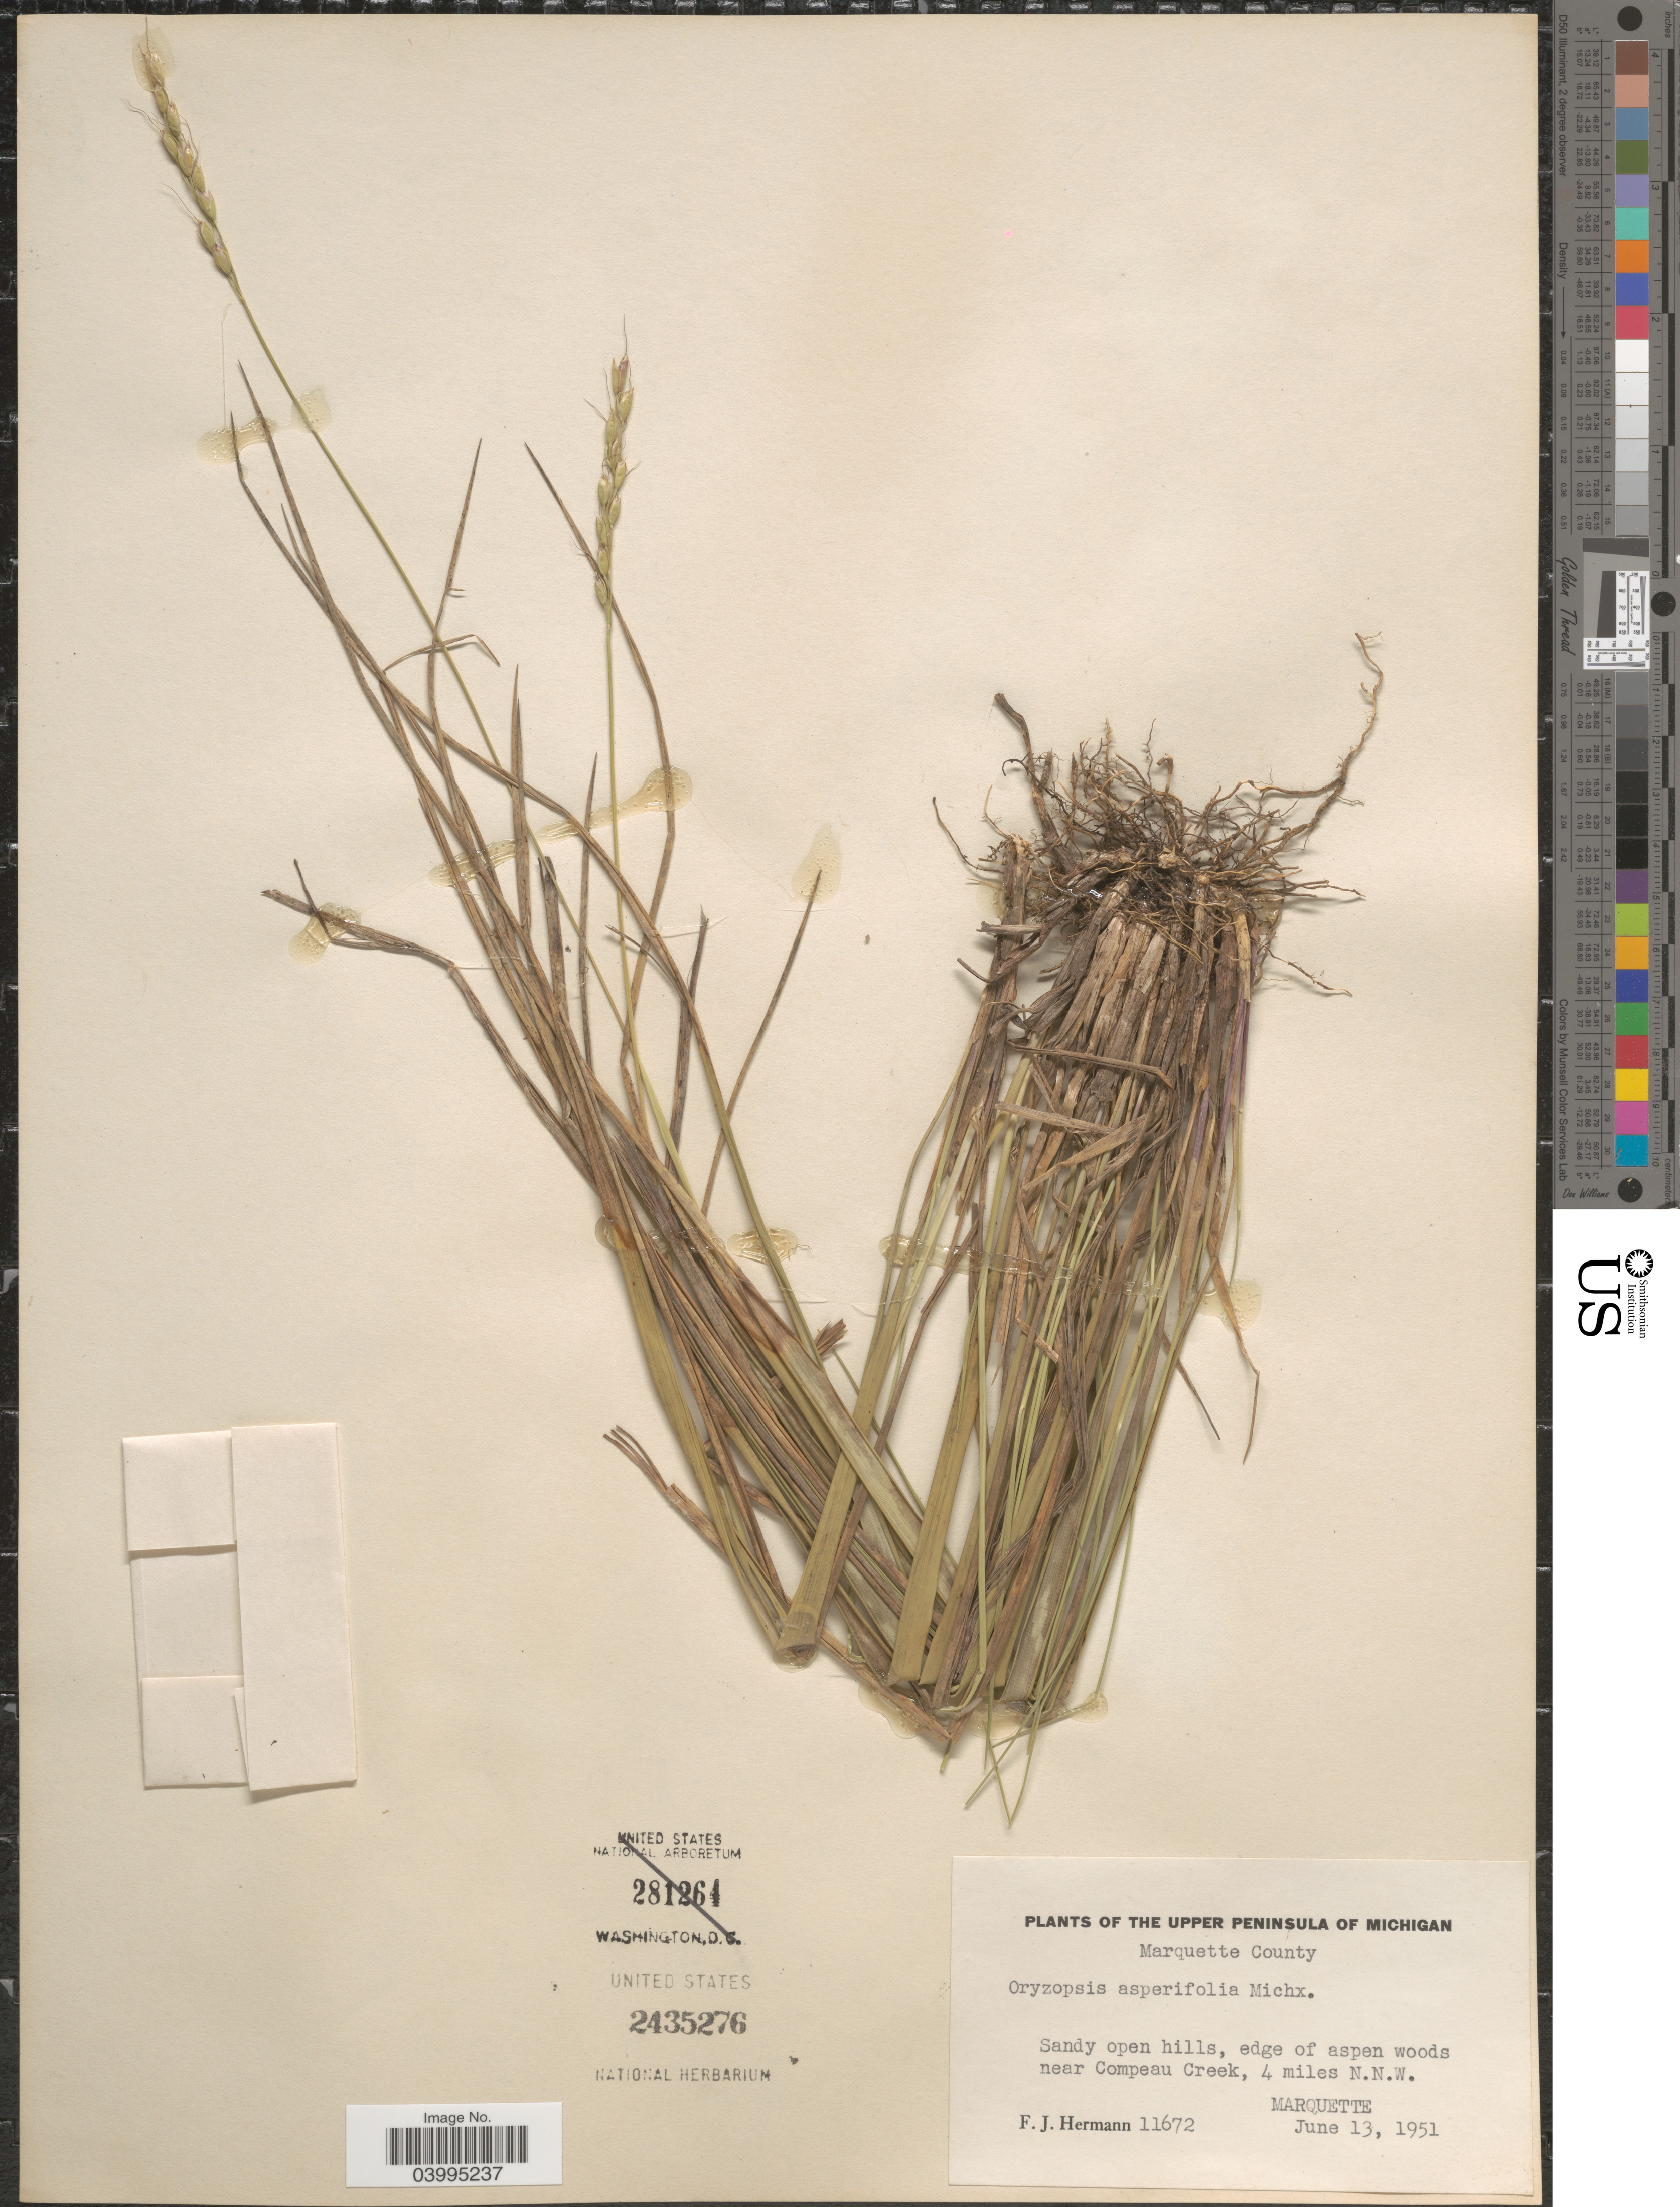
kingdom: Plantae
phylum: Tracheophyta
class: Liliopsida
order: Poales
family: Poaceae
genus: Oryzopsis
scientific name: Oryzopsis asperifolia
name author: Michx.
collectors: F. J. Hermann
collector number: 11672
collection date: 1951-06-13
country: United States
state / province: Michigan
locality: Upper Peninsula of Michigan. Marquette County. Sandy open hills, edge of aspen woods near Compeau Creek, 4 miles N.N.W. Marquette.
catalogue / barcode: US 2435276